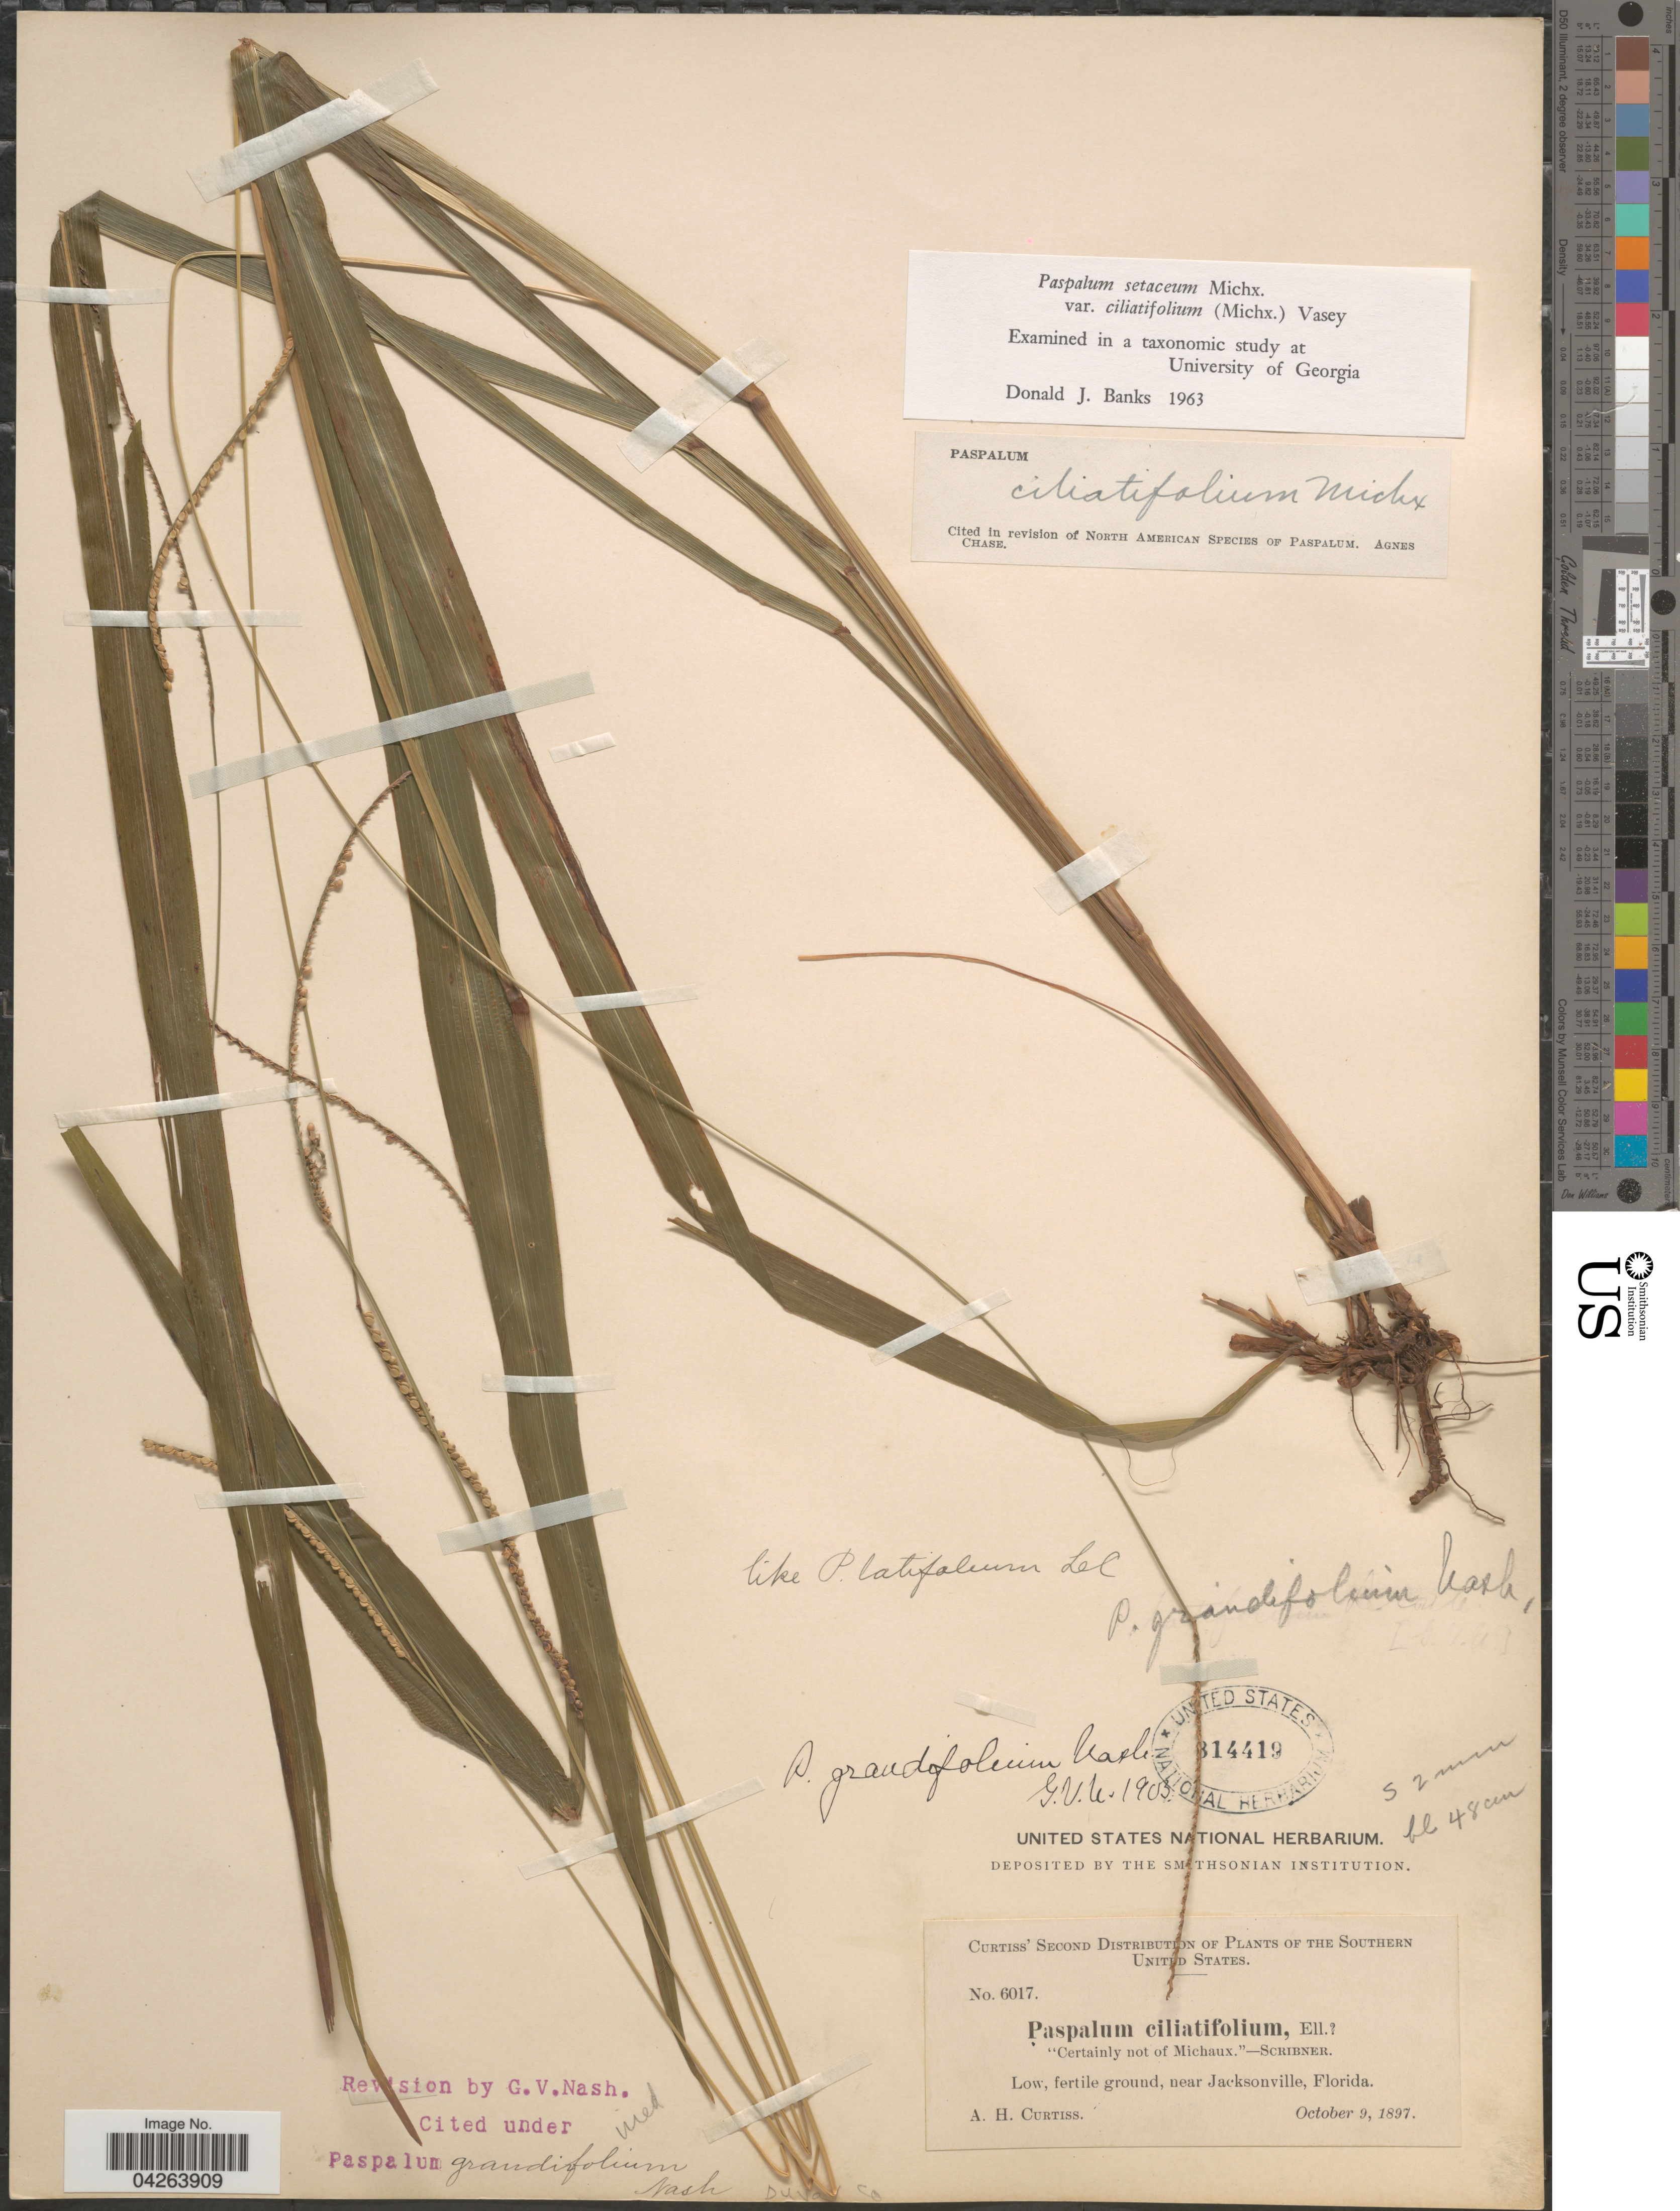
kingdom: Plantae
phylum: Tracheophyta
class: Liliopsida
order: Poales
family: Poaceae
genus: Paspalum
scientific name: Paspalum setaceum var. ciliatifolium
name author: (Michx.) Vasey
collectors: A. H. Curtiss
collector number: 6017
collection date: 1897-10-09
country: United States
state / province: Florida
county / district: Duval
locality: The Southern United States. Low, fertile ground, near Jacksonville.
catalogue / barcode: US 814419